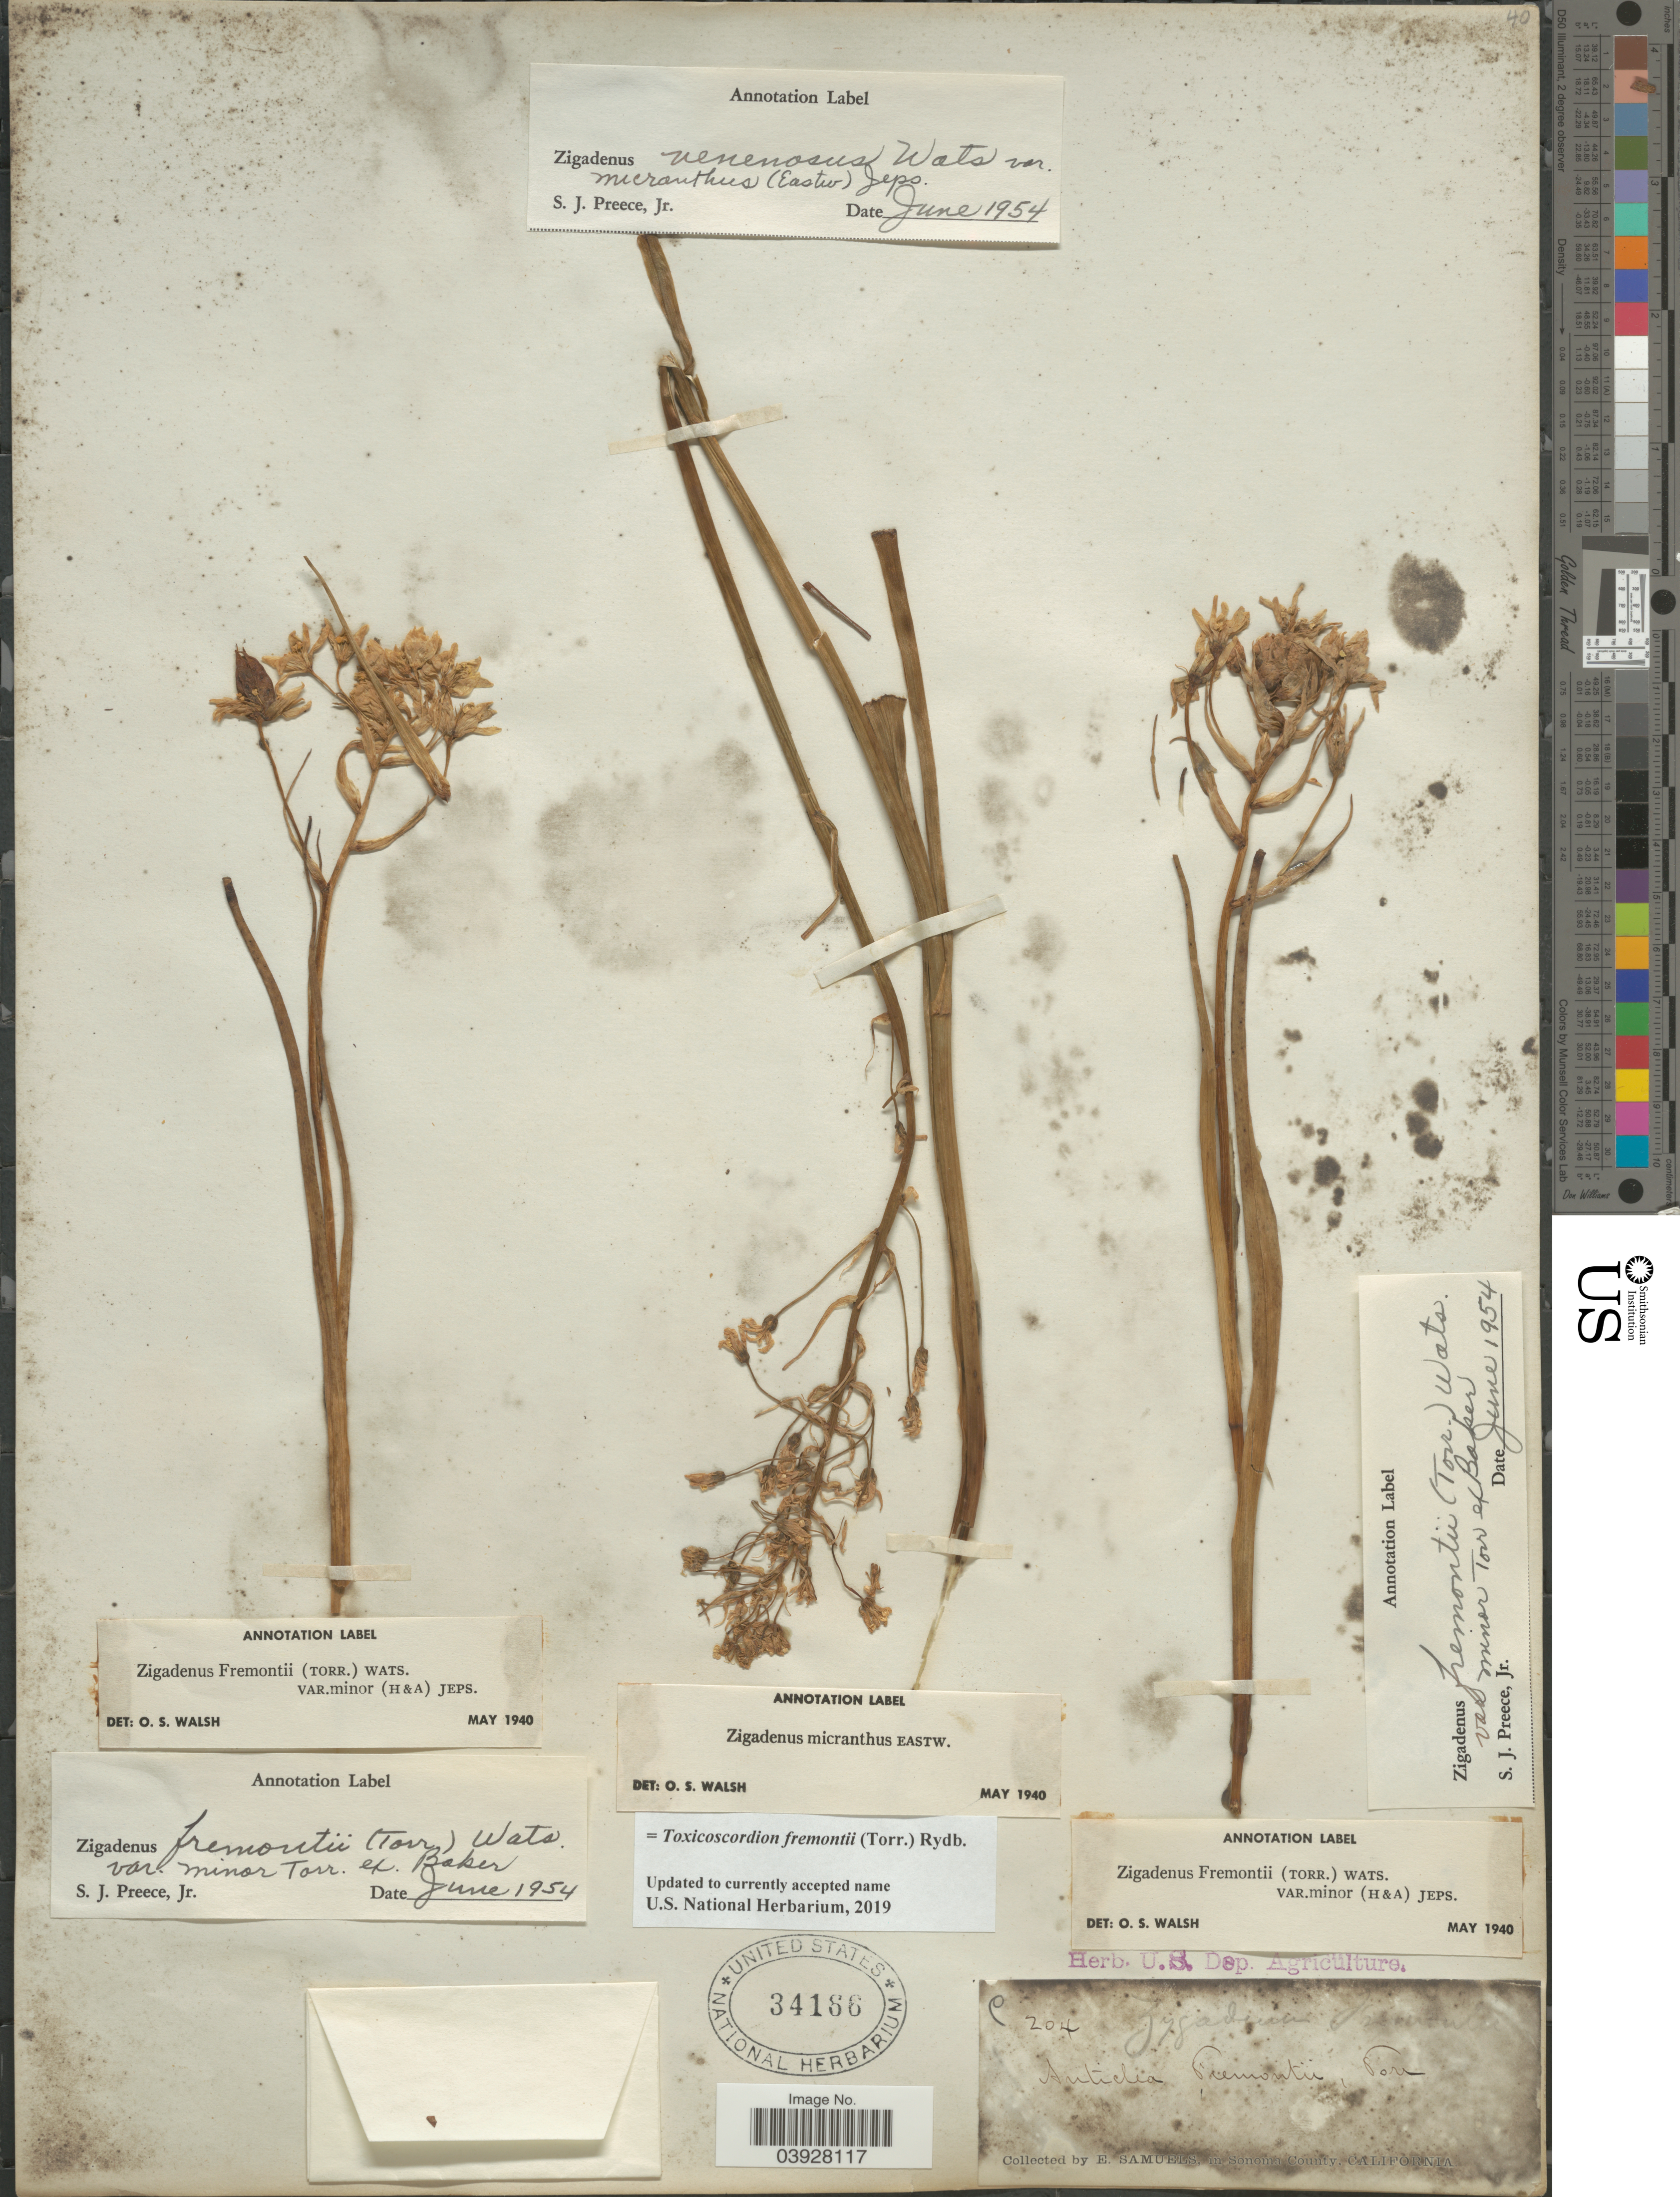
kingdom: Plantae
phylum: Tracheophyta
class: Liliopsida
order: Liliales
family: Melanthiaceae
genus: Toxicoscordion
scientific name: Toxicoscordion fremontii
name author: (Torr.) Rydb.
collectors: E. Samuels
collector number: C204 ?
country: United States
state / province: California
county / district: Sonoma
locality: In Sonoma County.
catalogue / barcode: US 34166